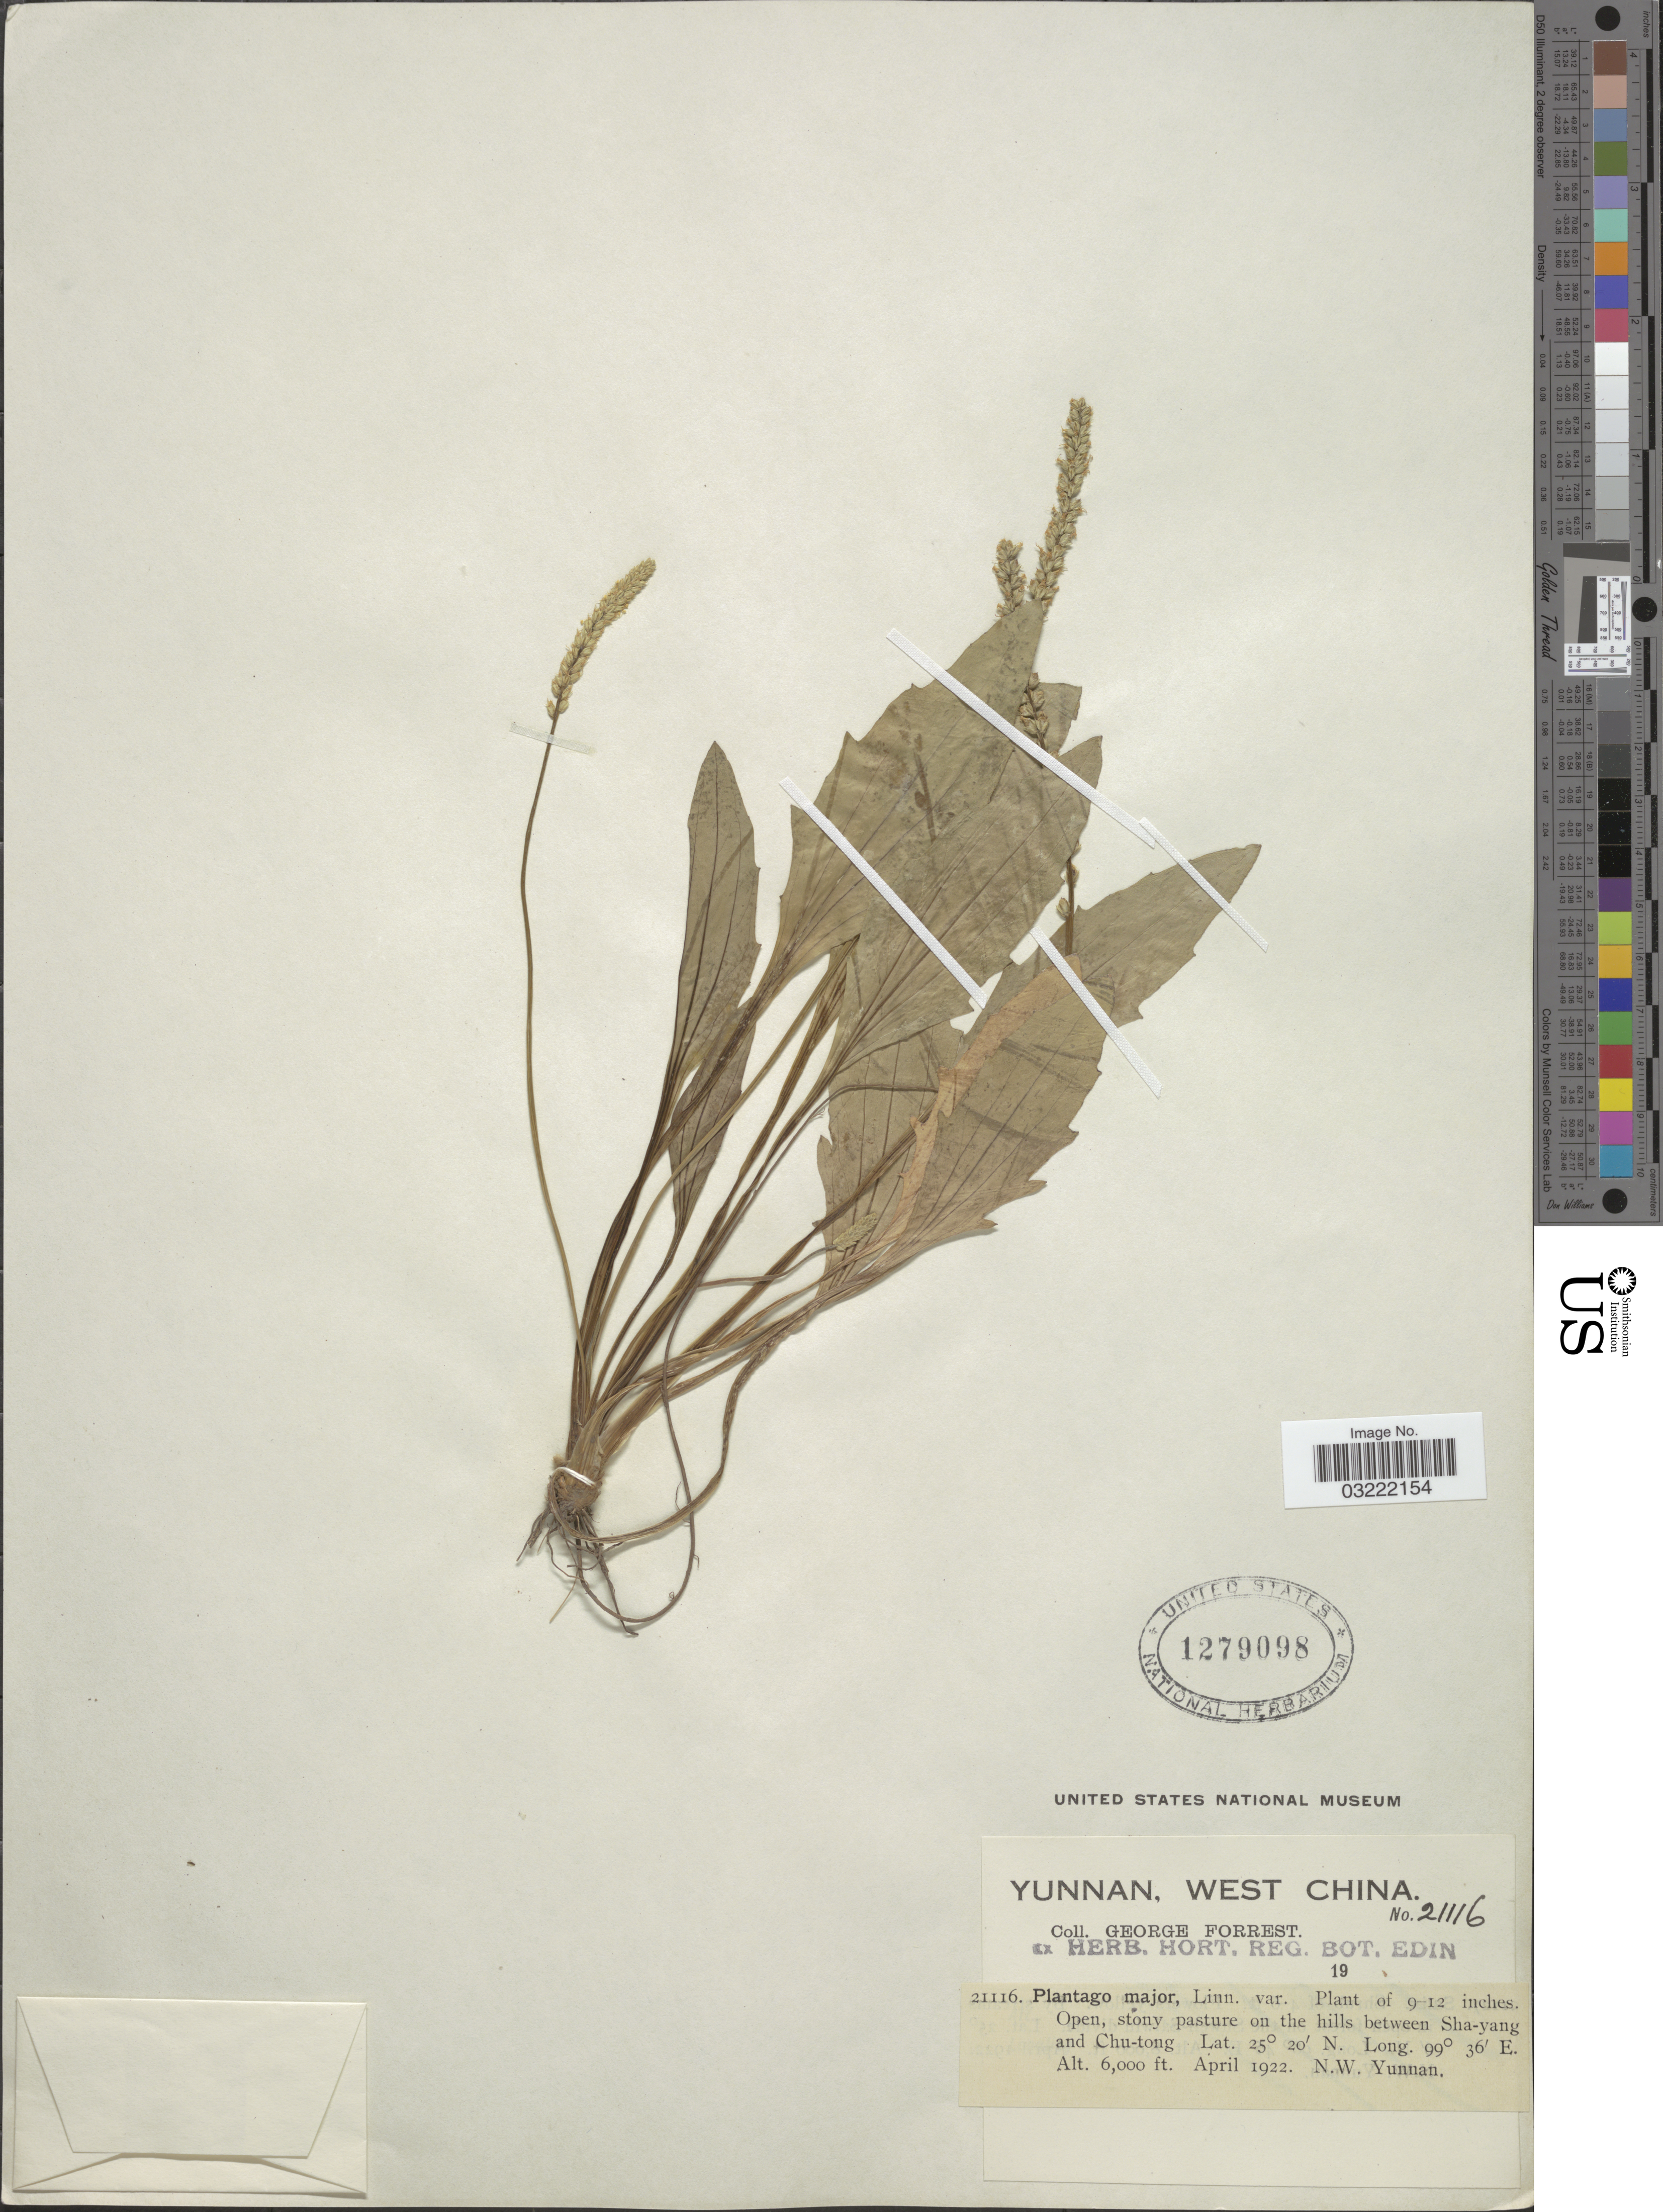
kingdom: Plantae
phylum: Tracheophyta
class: Magnoliopsida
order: Lamiales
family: Plantaginaceae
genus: Plantago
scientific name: Plantago major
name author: L.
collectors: G. Forrest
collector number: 21116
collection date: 1922-04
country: China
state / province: Yunnan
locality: West China. On the hills between Sha-yang and Chu-tong. N.W. Yunnan.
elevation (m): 1829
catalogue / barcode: US 1279098